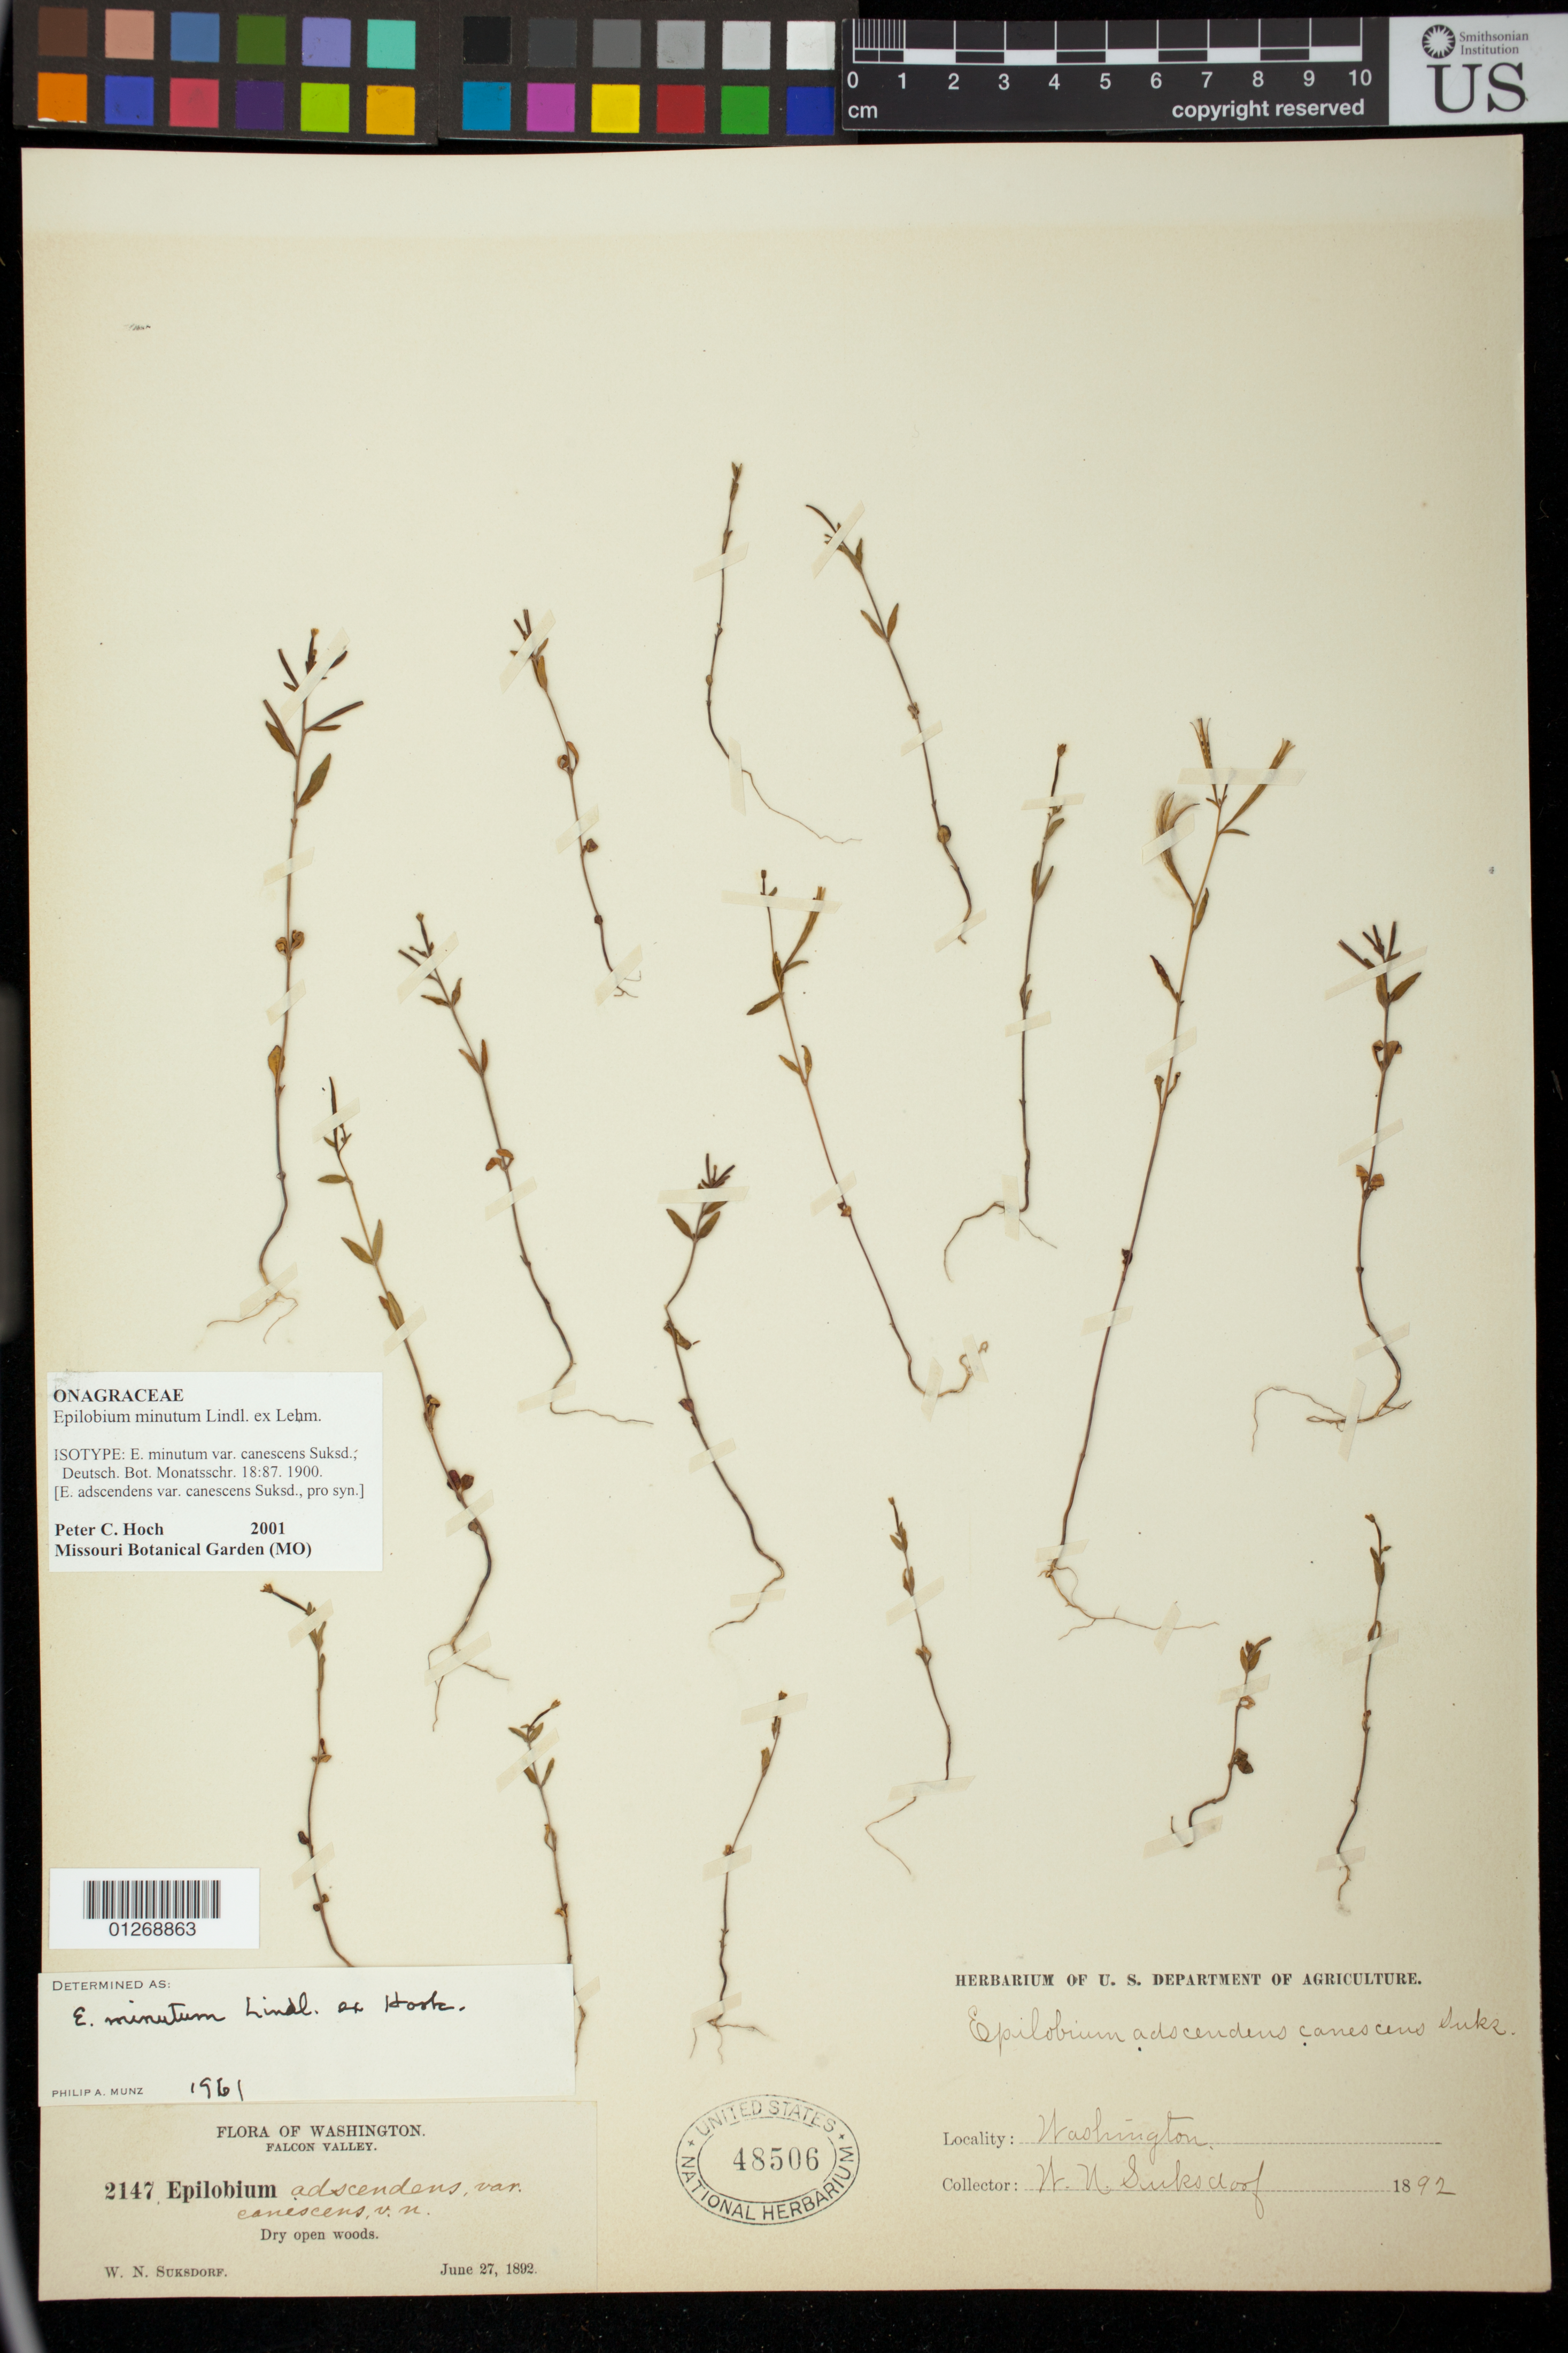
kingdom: Plantae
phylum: Tracheophyta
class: Magnoliopsida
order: Myrtales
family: Onagraceae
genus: Epilobium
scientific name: Epilobium minutum var. canescens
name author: Suksd.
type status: Isotype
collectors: W. N. Suksdorf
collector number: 2147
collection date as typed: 27 Jun 1892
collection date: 1892-06-27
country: United States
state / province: Washington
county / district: Klickitat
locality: Falcon Valley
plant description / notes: Annotated as "Epilobium adscendens var. canescens, v.n." Protologue, "[Suksdorf] 2147. Epilobium adscendens var. canescens var. nov. (1893) = E. minutum Lindl. var. canescens." Name not validly published. From introduction (in previous volume), "Im Frühjahr 1893 verbreitete ich eine Anzahl gleicher Pflanzensammlungen, welche unter anderen auch solche Pflanzenformen umfassten, die ich für unbeschriebene Arten hielt, weshalb ich sie mit neuen Namen versah…. Der erste Name ist immer derjenige, unter welchem die Pflanze abgegeben wurde; darauf folgt sogleich die Jahreszahl der Abgabe, entweder 1893 oder 1895." Suksdorf is indicating here that the name was distributed with specimens in 1893, but that he now considered the specimen to represent E. minutum var. canescens, which is the validly published and typified name.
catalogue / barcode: US 48506